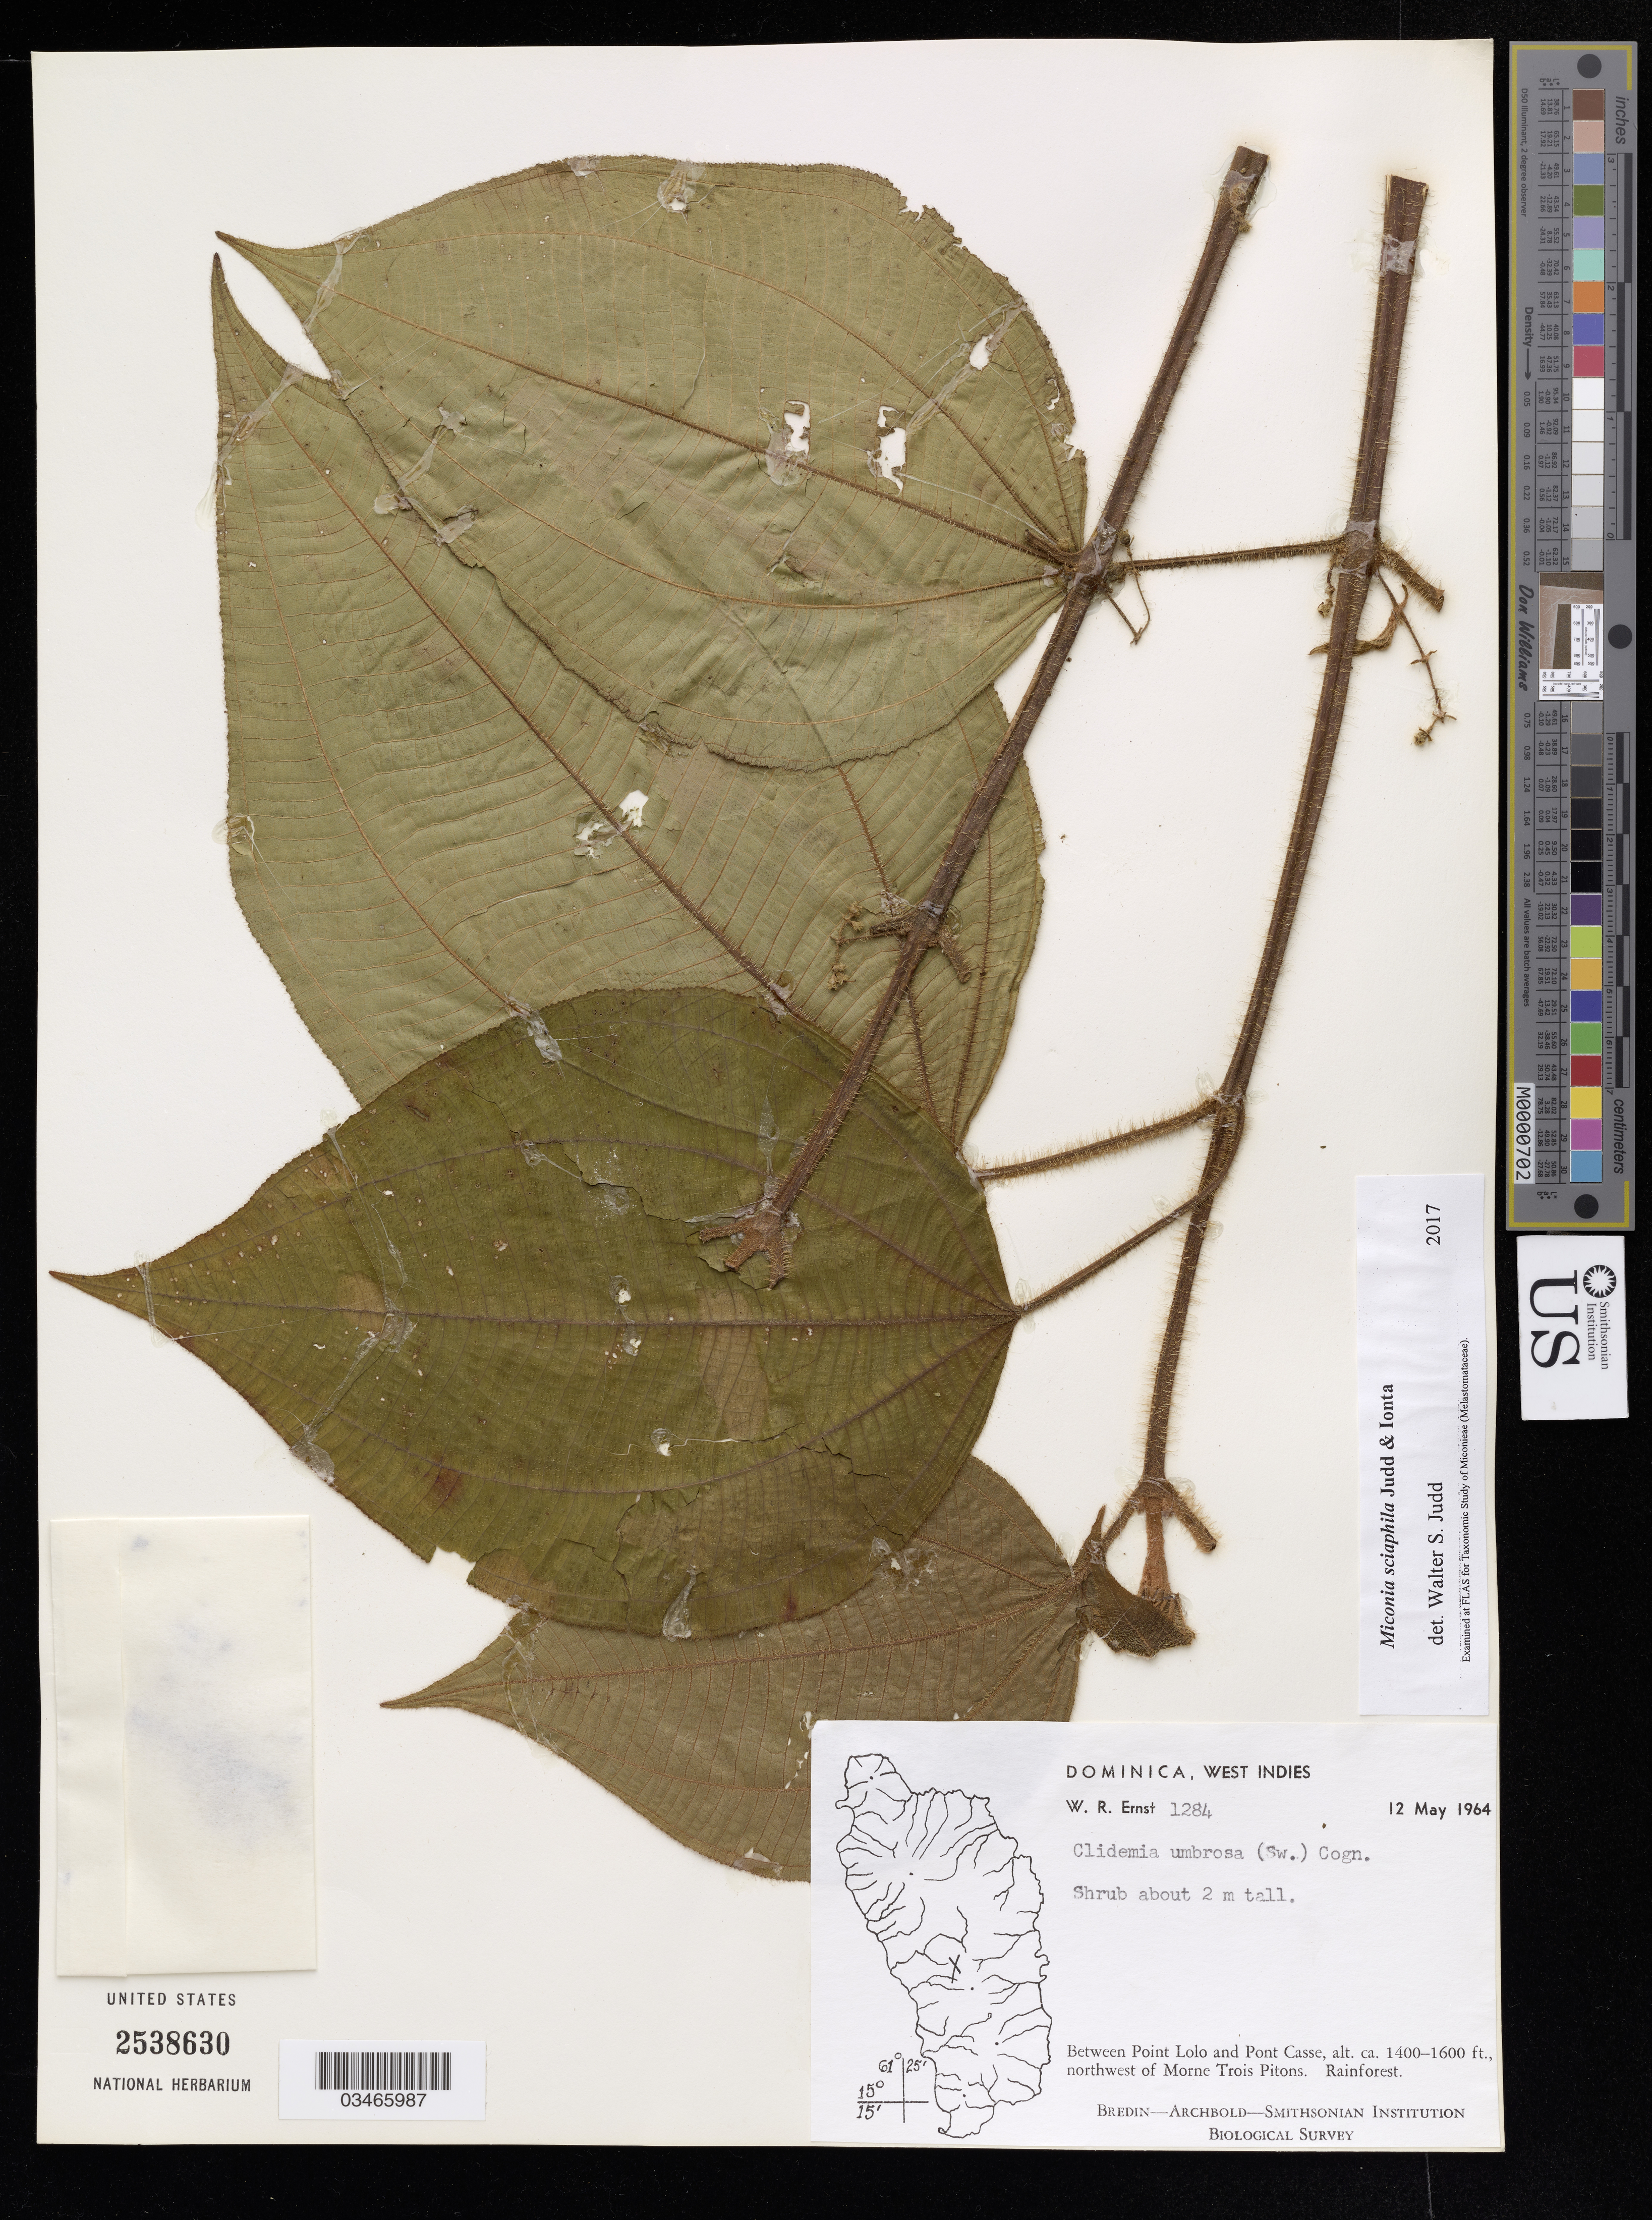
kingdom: Plantae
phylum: Tracheophyta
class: Magnoliopsida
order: Myrtales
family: Melastomataceae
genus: Miconia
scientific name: Miconia sciaphila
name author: Judd & Ionta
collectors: W. R. Ernst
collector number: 1284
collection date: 1964-05-12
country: Dominica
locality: Between Point Lolo and Pont Casse. northwest of Morne Trois Pitons.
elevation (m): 427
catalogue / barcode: US 2538630